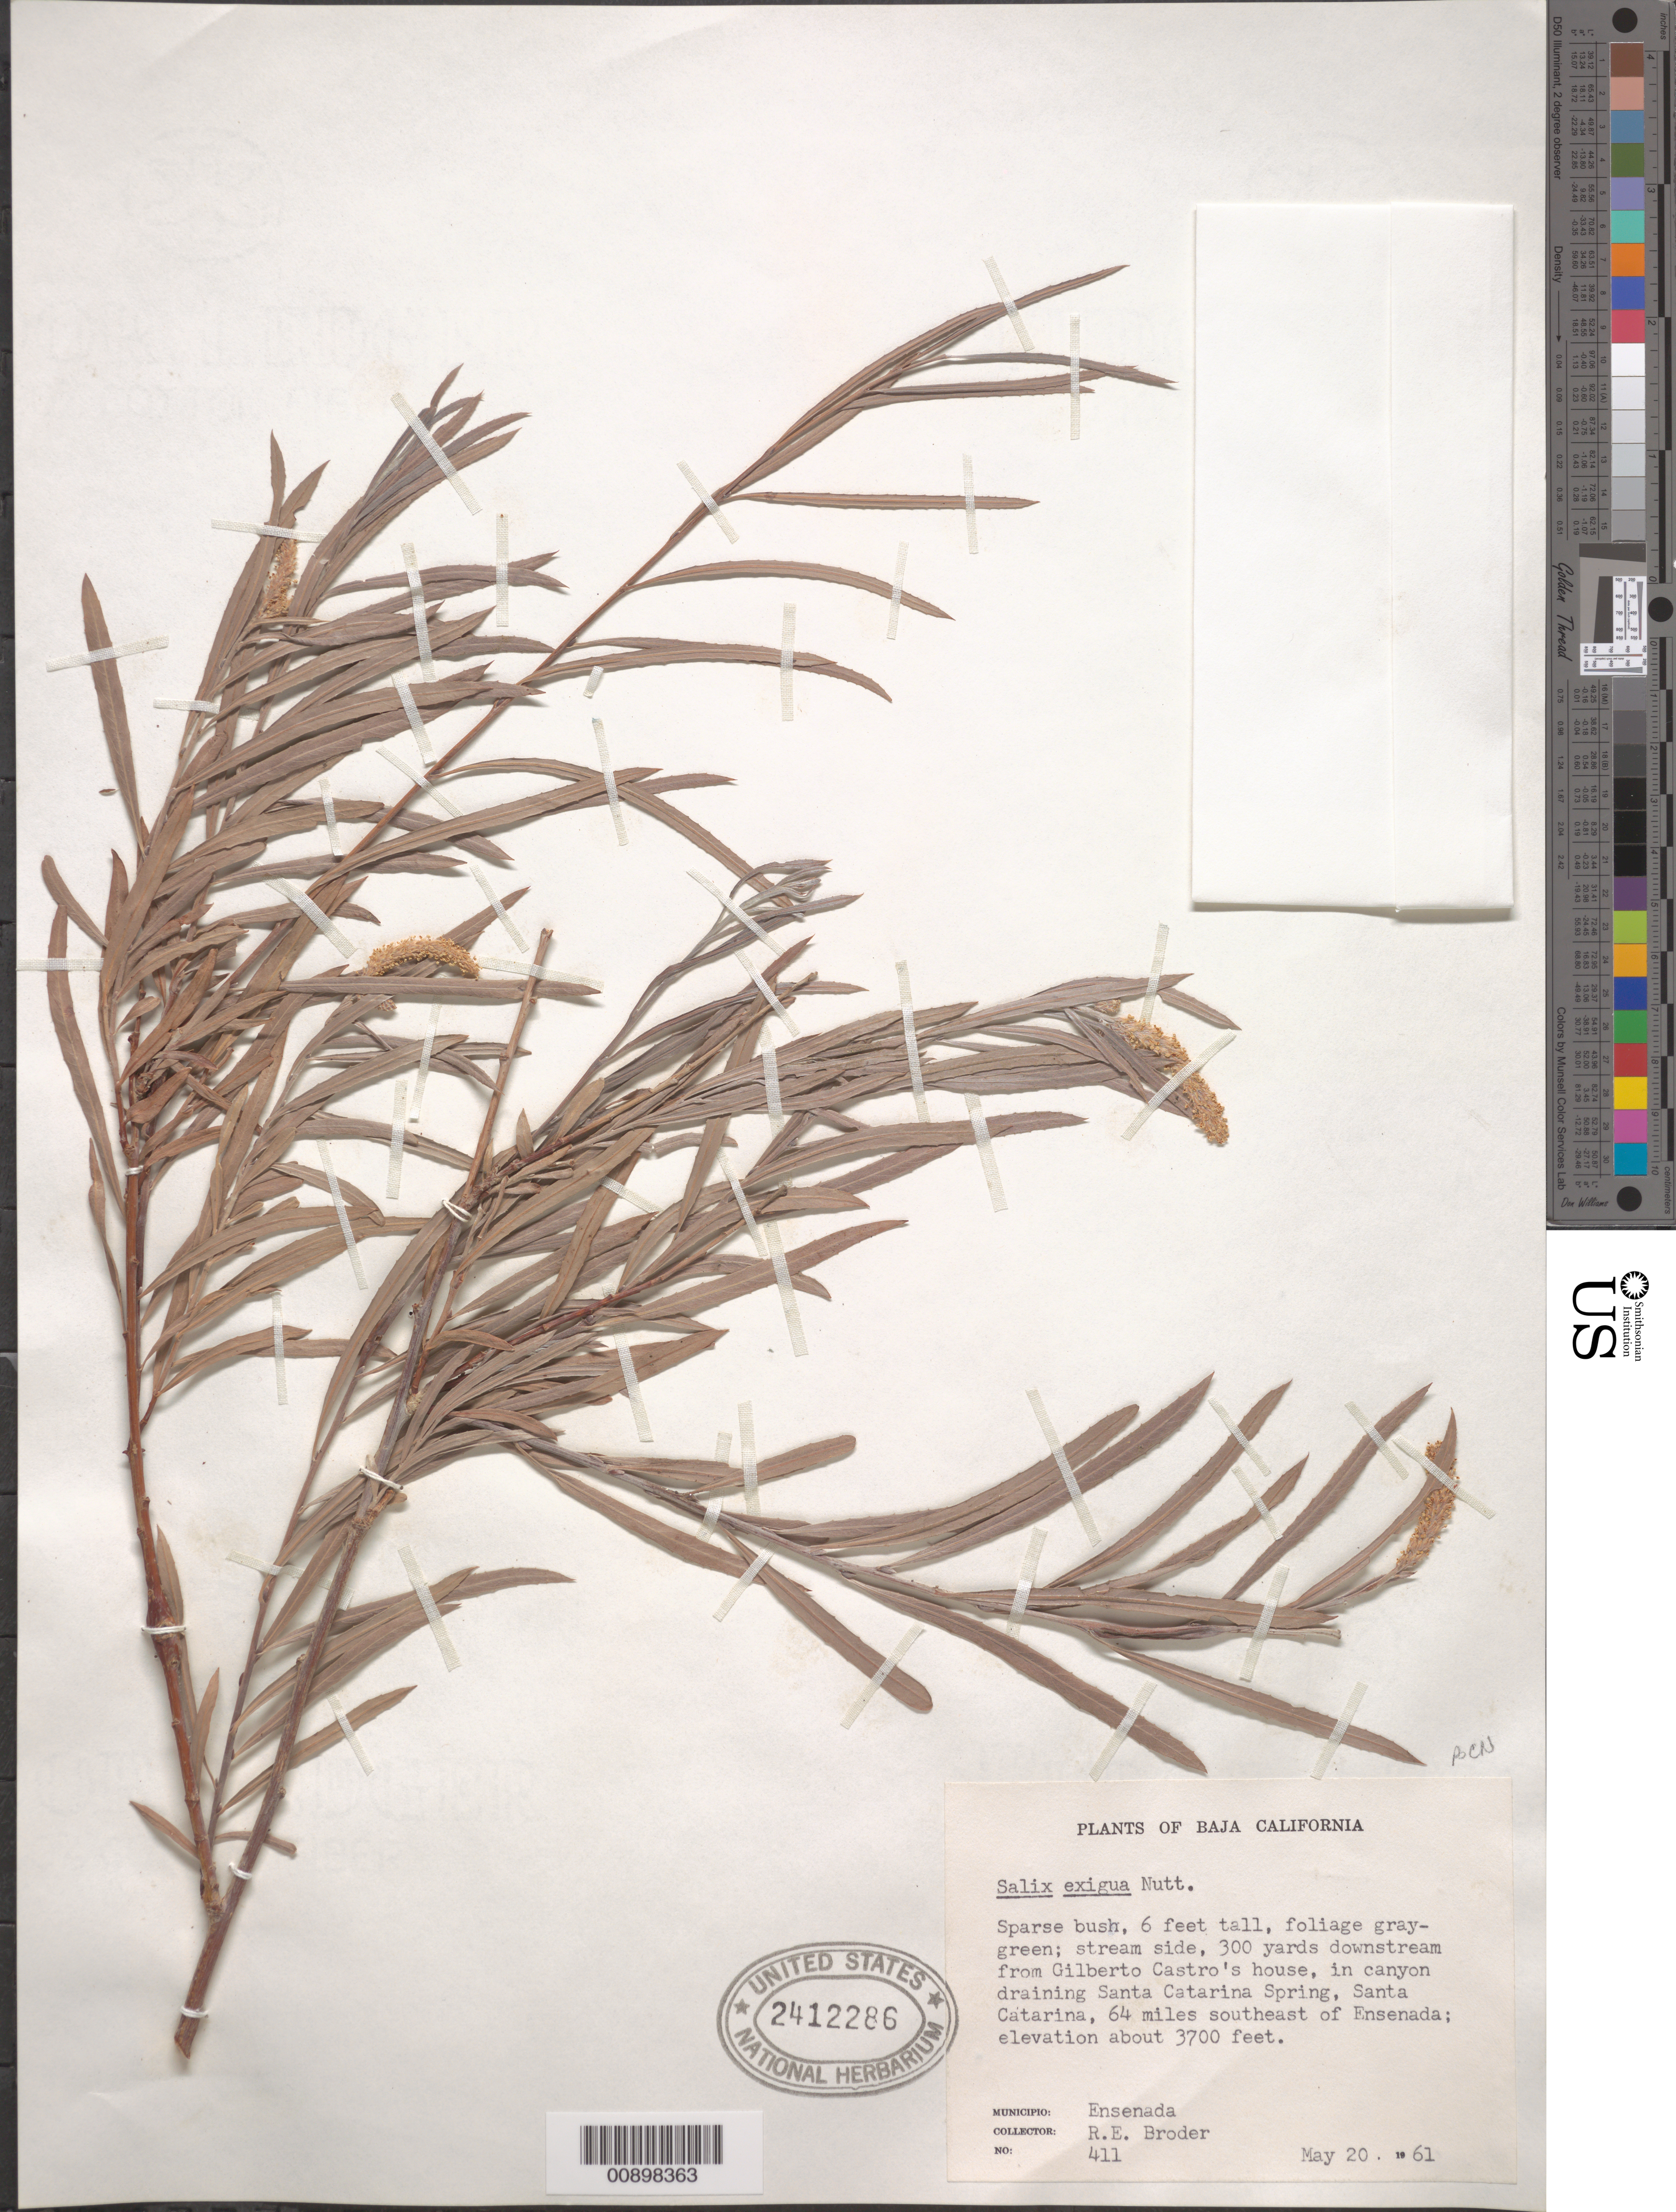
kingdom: Plantae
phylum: Tracheophyta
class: Magnoliopsida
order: Malpighiales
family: Salicaceae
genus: Salix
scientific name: Salix exigua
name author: Nutt.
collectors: R. Broder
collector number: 411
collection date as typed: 20 May 1961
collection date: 1961-05-20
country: Mexico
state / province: Baja California Norte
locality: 300 yards downstream from Gilberto Castro's house, in canyon draining Santa Catarina Spring, Santa Catarina, 64 miles southeast of Ensendada.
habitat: Stream side. In canyon.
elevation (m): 1128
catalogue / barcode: US 2412286